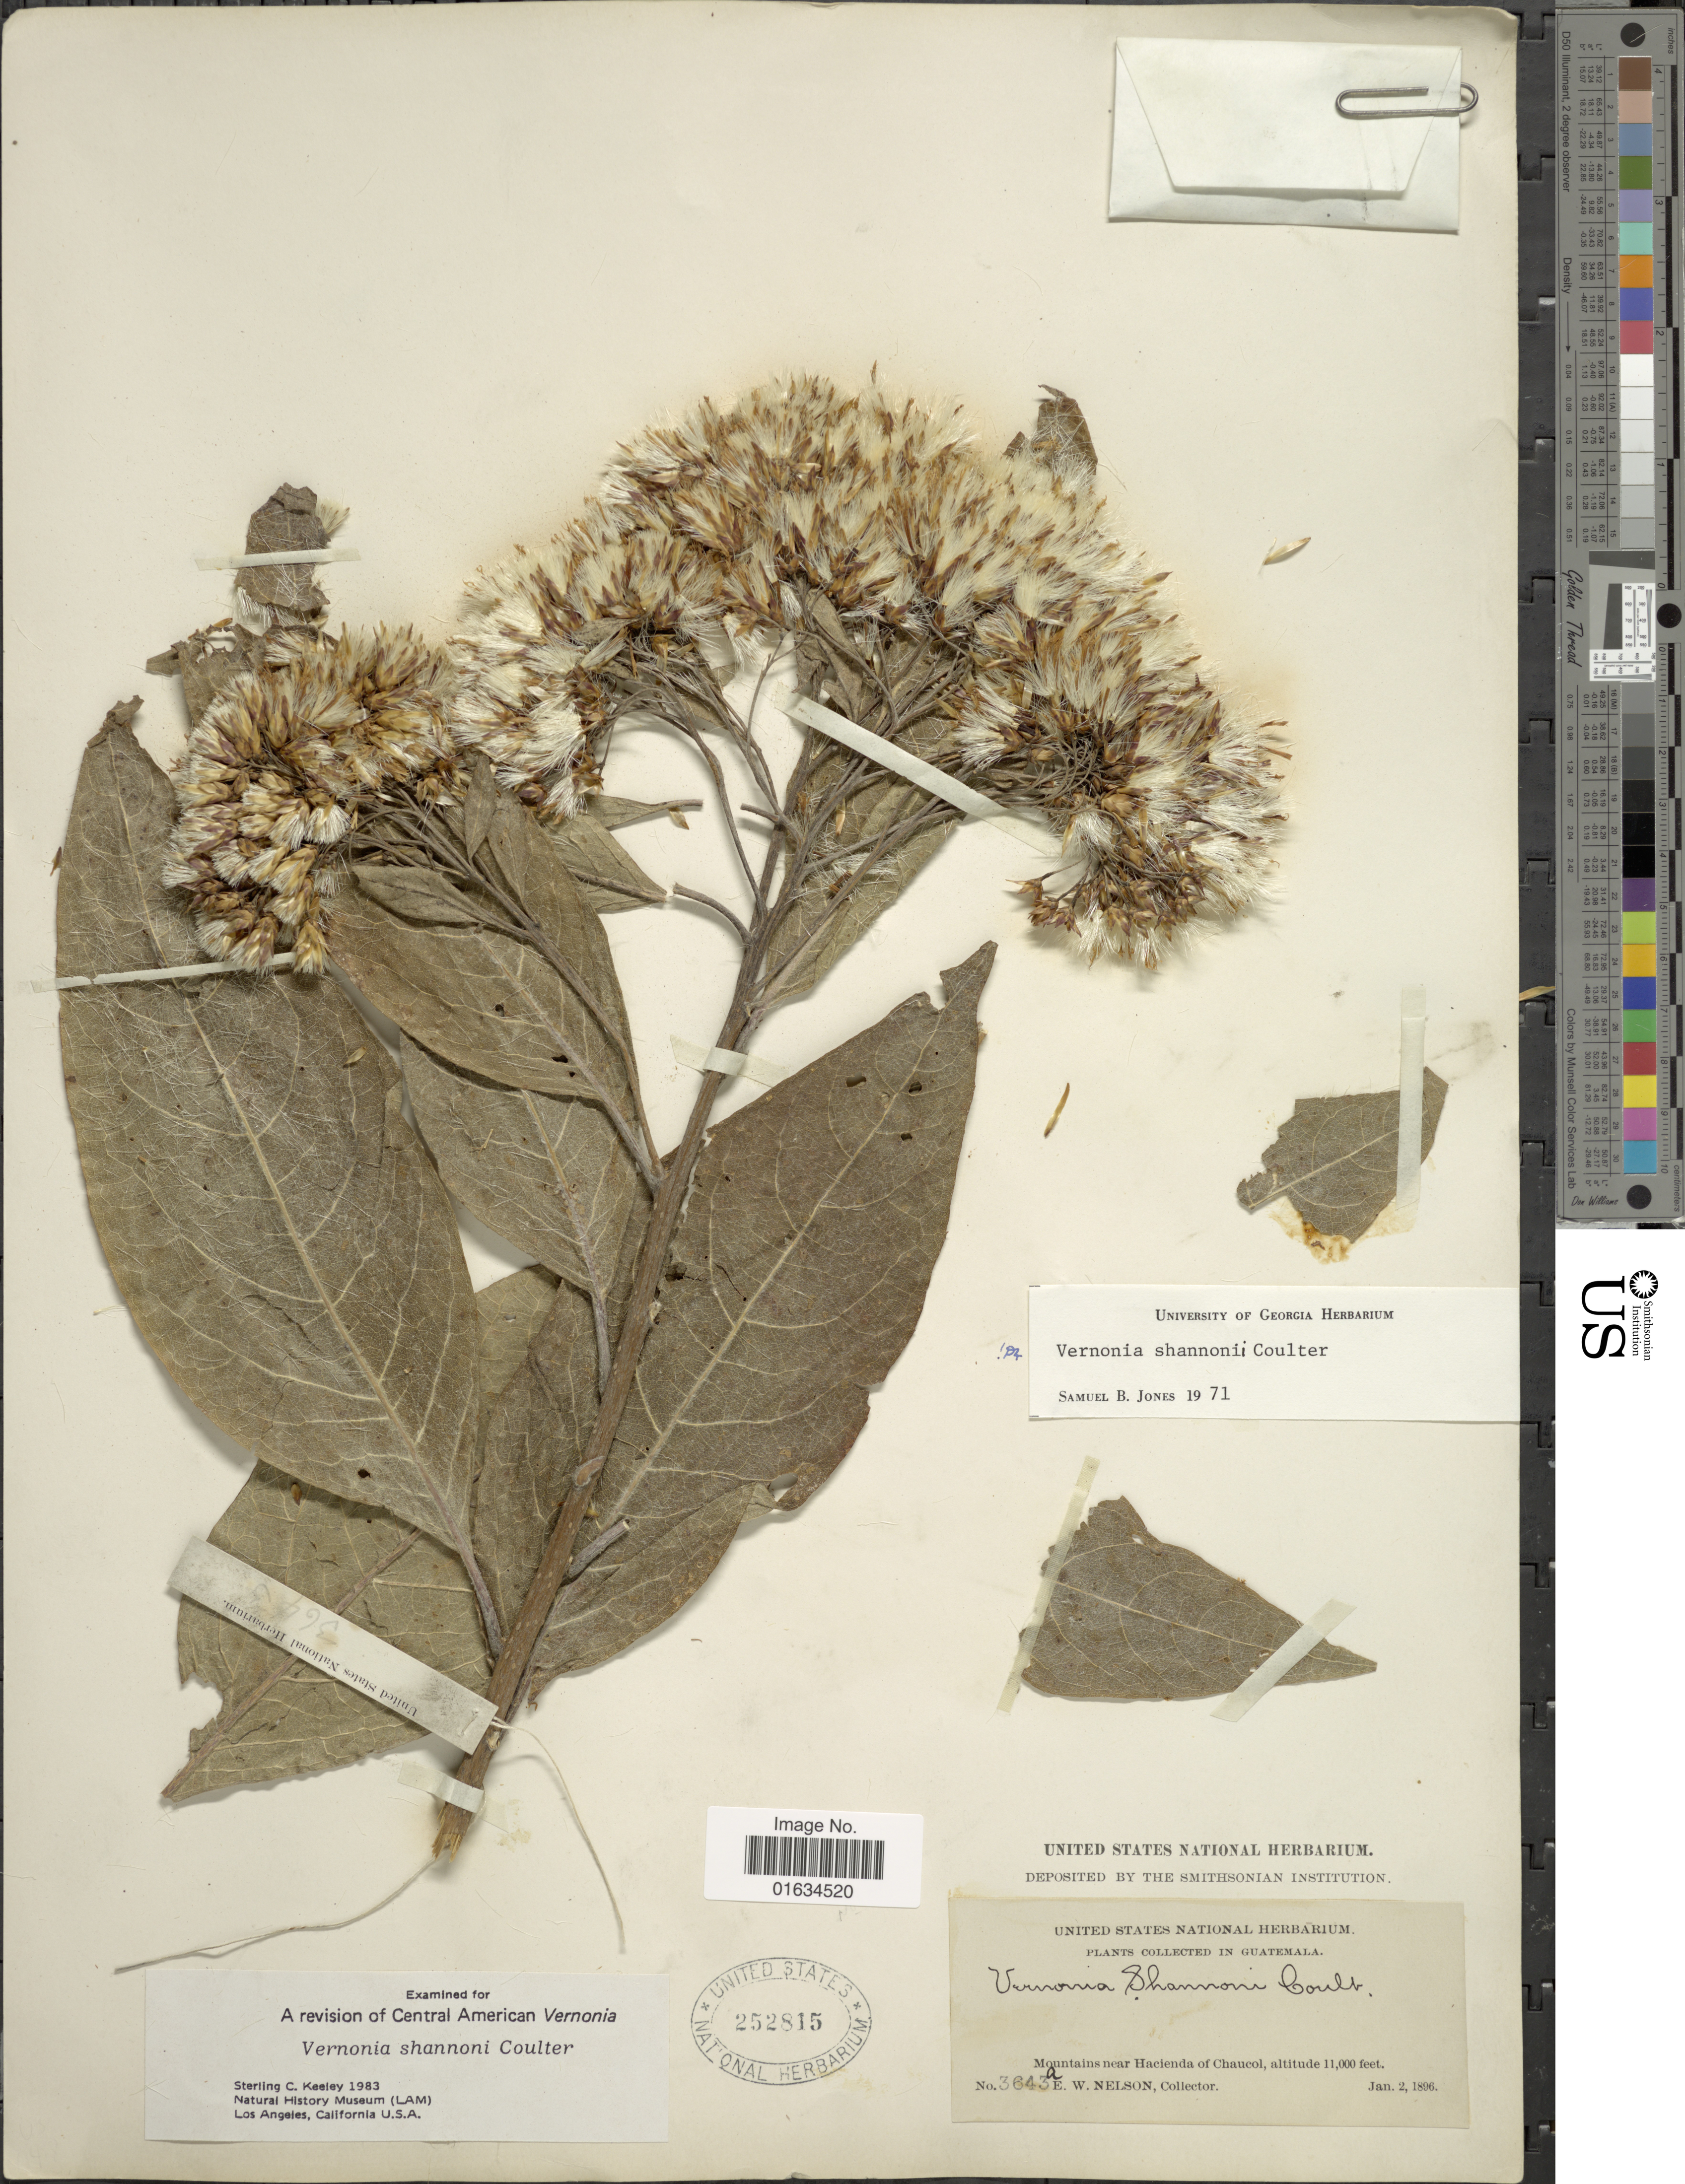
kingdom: Plantae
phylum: Tracheophyta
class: Magnoliopsida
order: Asterales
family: Asteraceae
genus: Critoniopsis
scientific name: Critoniopsis shannonii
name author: (Coult.) H. Rob.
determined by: Renon, Polla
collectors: E. W. Nelson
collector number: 3643a*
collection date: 1896-01-02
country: Guatemala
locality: Mountains near Hacienda of Chaucol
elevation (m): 3353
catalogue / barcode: US 252815